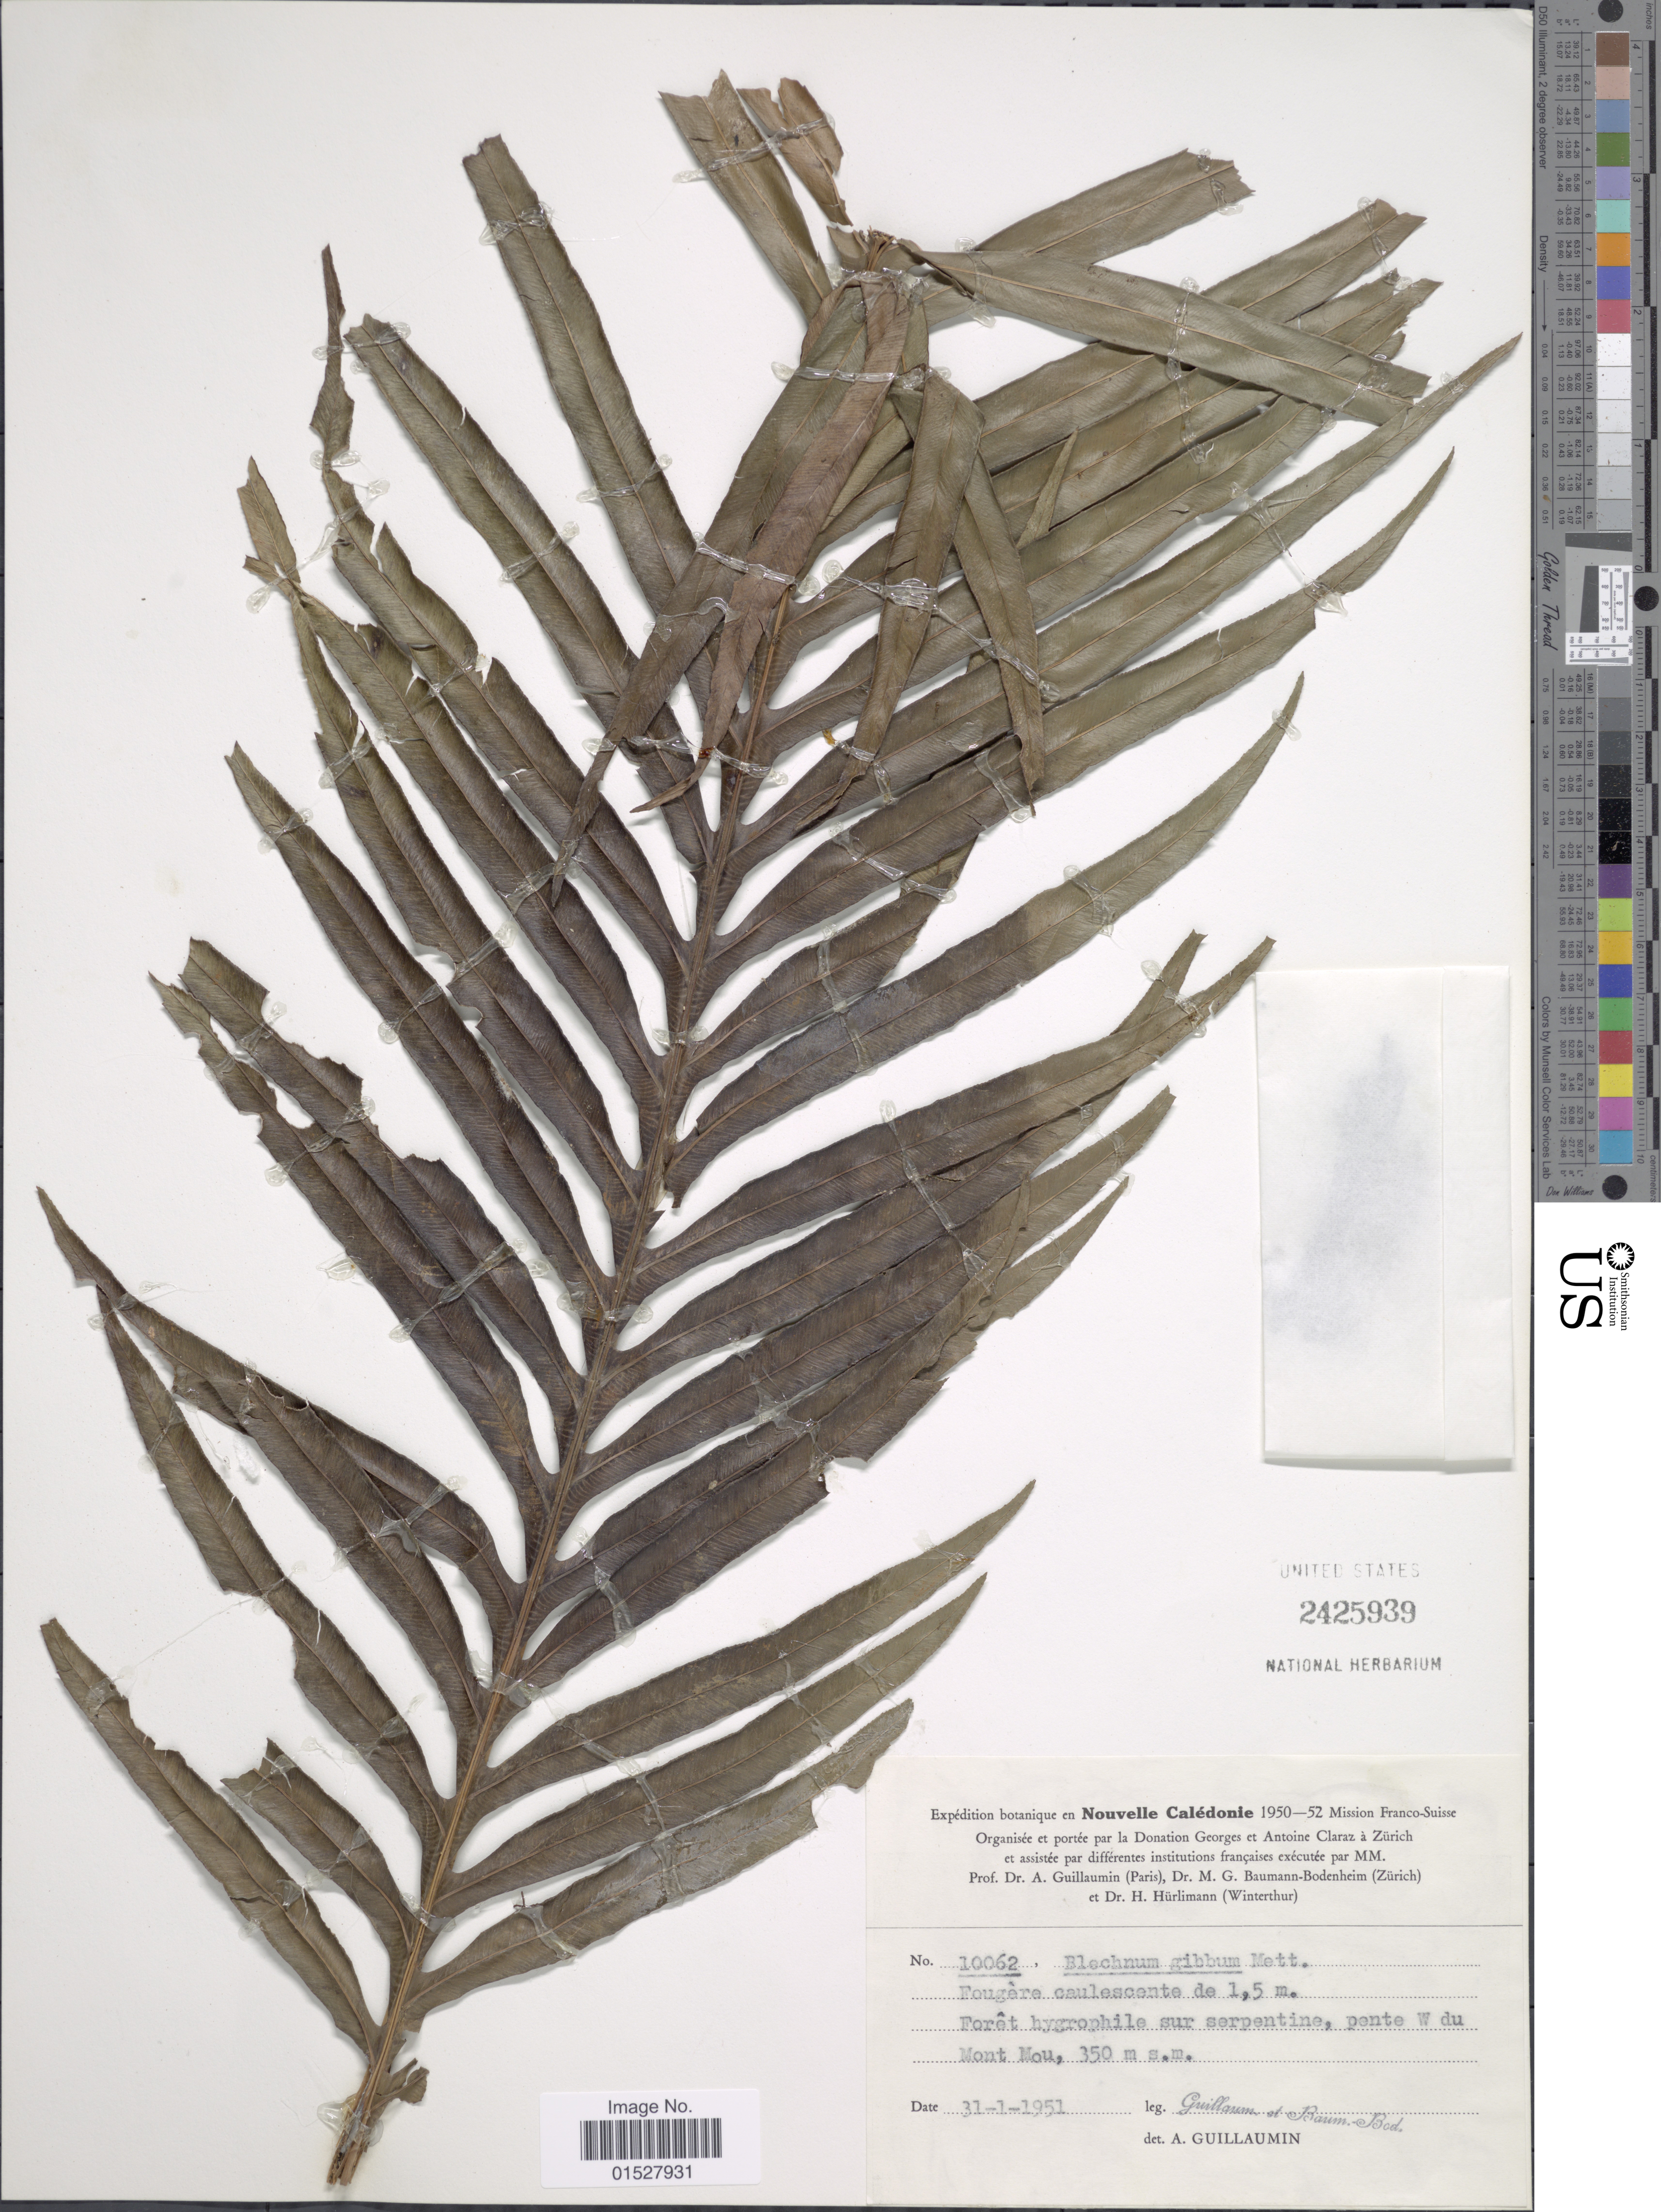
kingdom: Plantae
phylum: Tracheophyta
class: Polypodiopsida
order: Polypodiales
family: Blechnaceae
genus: Blechnum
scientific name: Blechnum gibbum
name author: (Labill.) Mett.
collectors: A. Guillaumin & M. G. Baumann-Bodenheim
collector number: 10062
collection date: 1951-01-31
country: New Caledonia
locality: Foret hygrophile sur serpentine, pente W du Mont Mou.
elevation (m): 350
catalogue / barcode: US 2425939